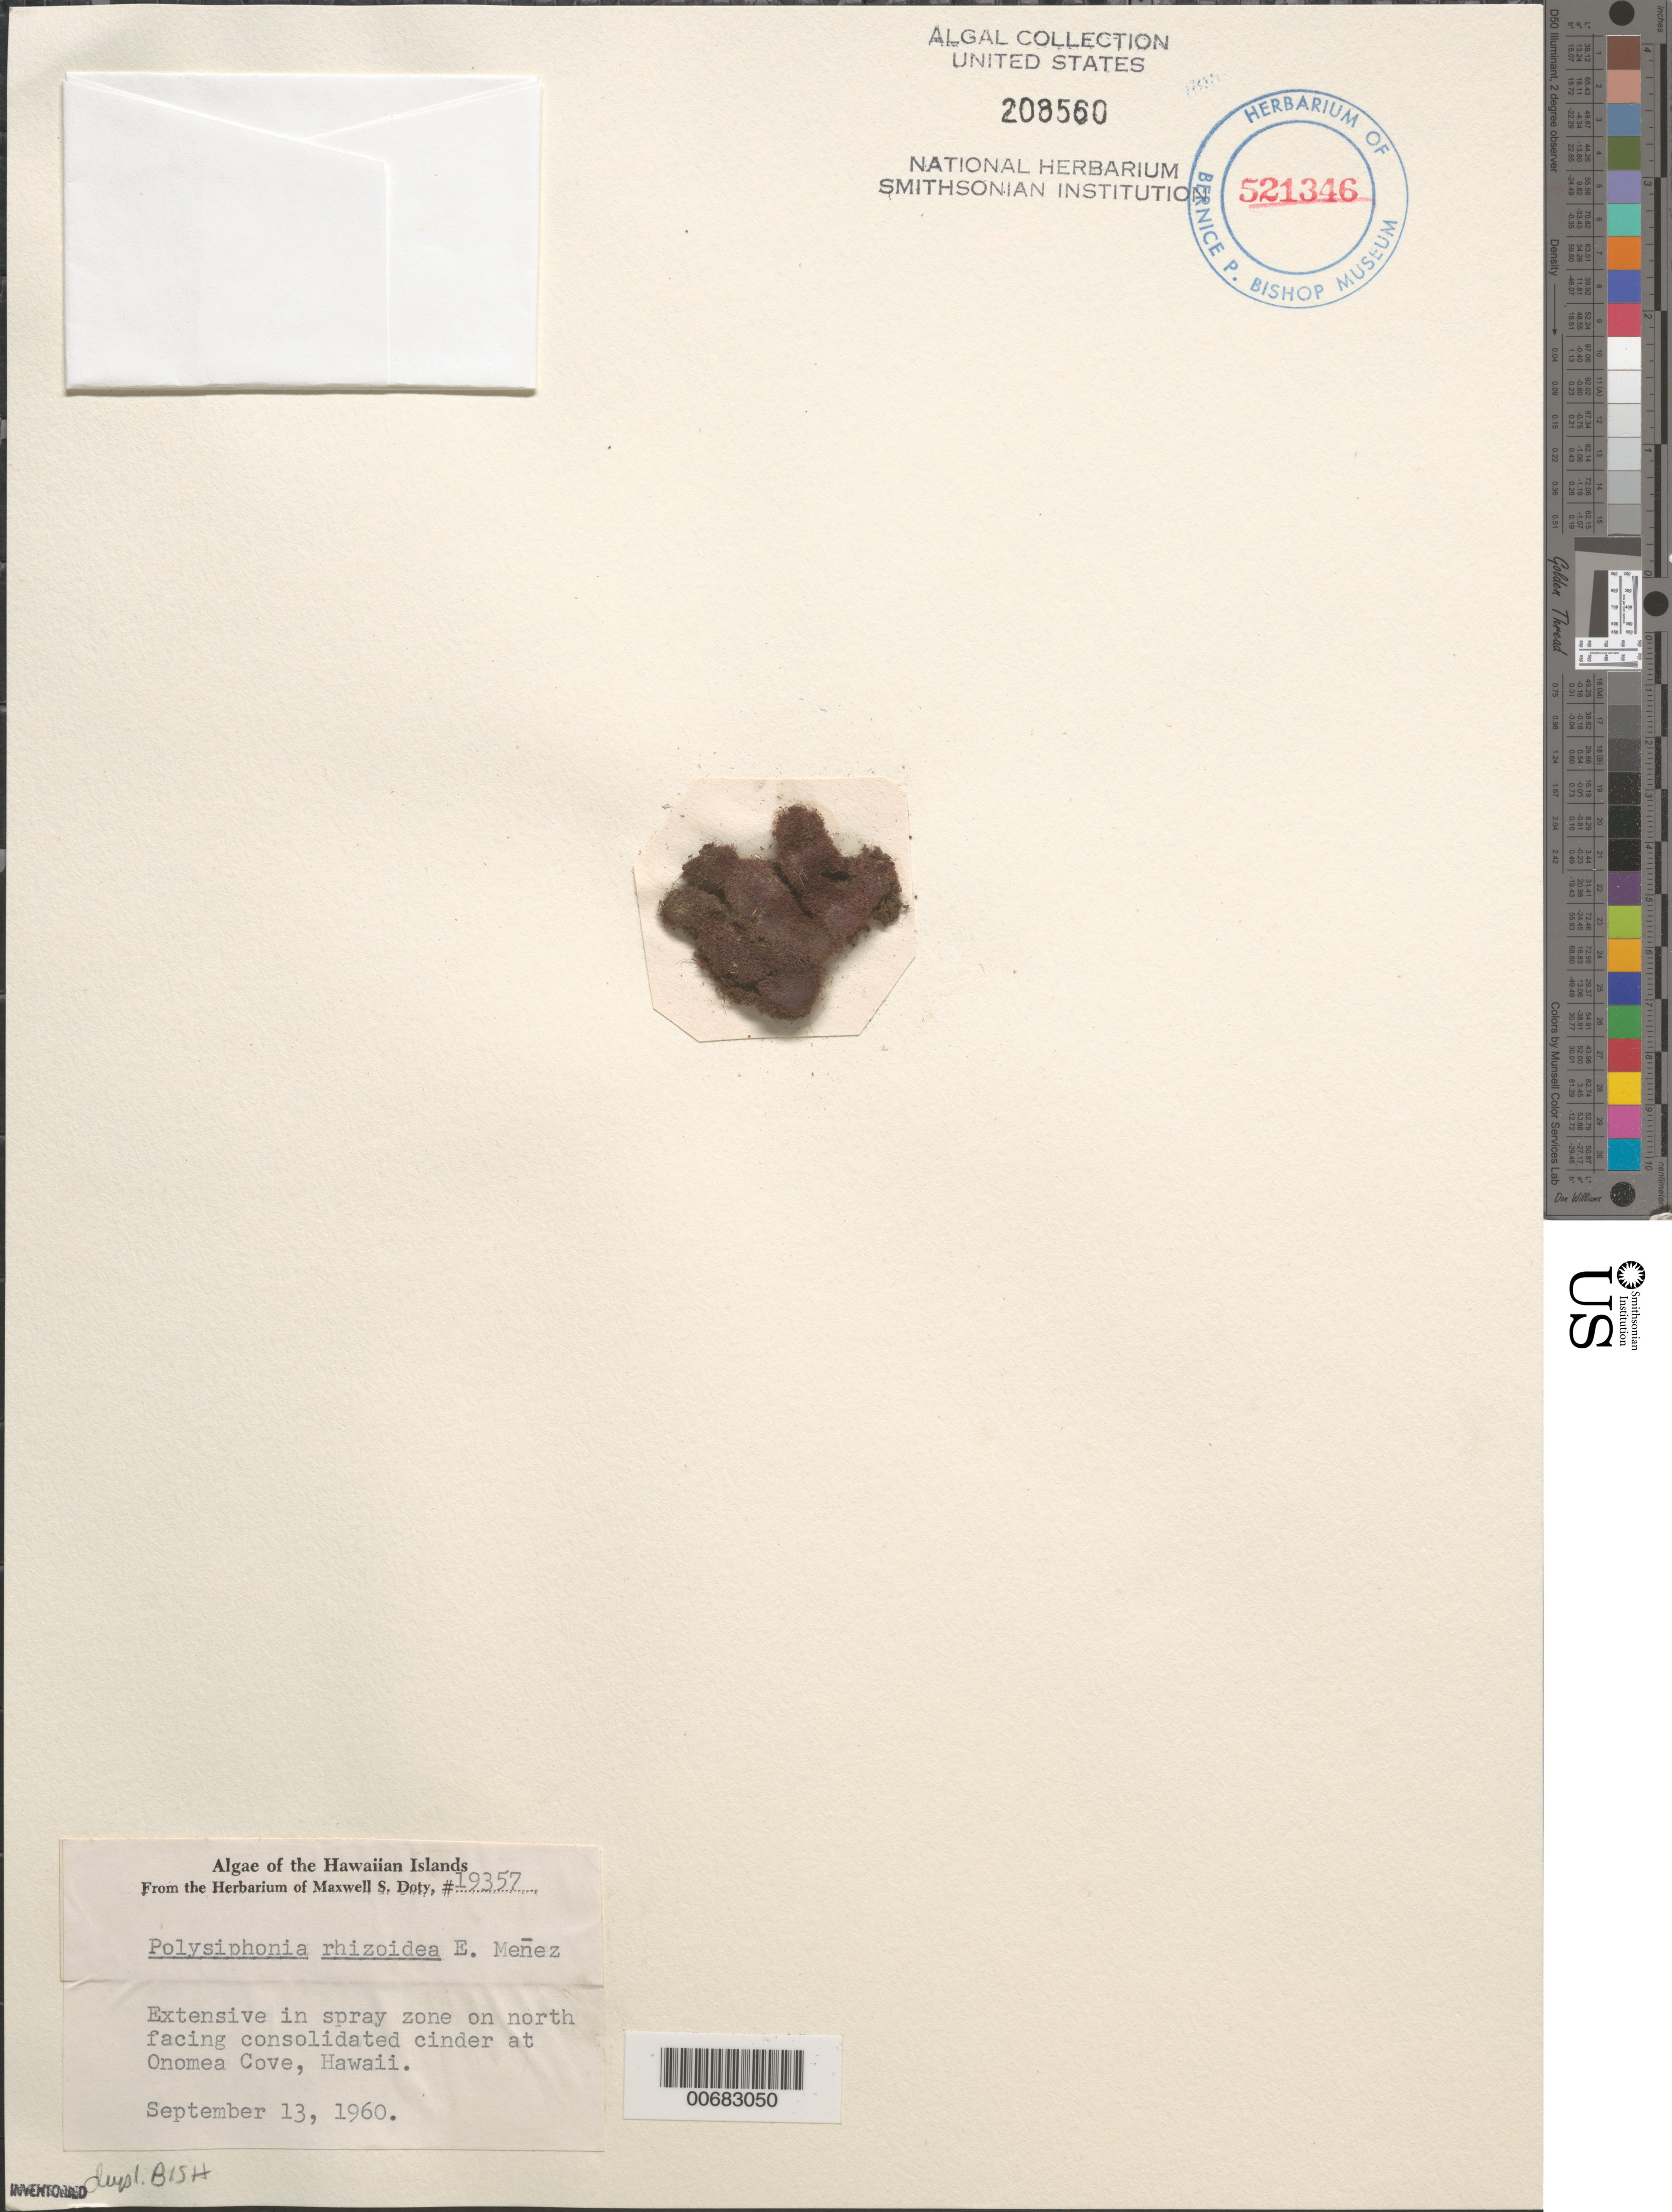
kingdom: Plantae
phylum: Rhodophyta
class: Florideophyceae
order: Ceramiales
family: Rhodomelaceae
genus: Wilsonosiphonia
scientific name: Wilsonosiphonia rhizoidea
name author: (Menez) G.H. Boo et al.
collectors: M. S.Doty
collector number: MSD 19357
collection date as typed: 13 Sep 1960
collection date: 1960-09-13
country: United States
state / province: Hawaii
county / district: Hawaii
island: Hawaii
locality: Onomea Cove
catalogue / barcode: US 208560